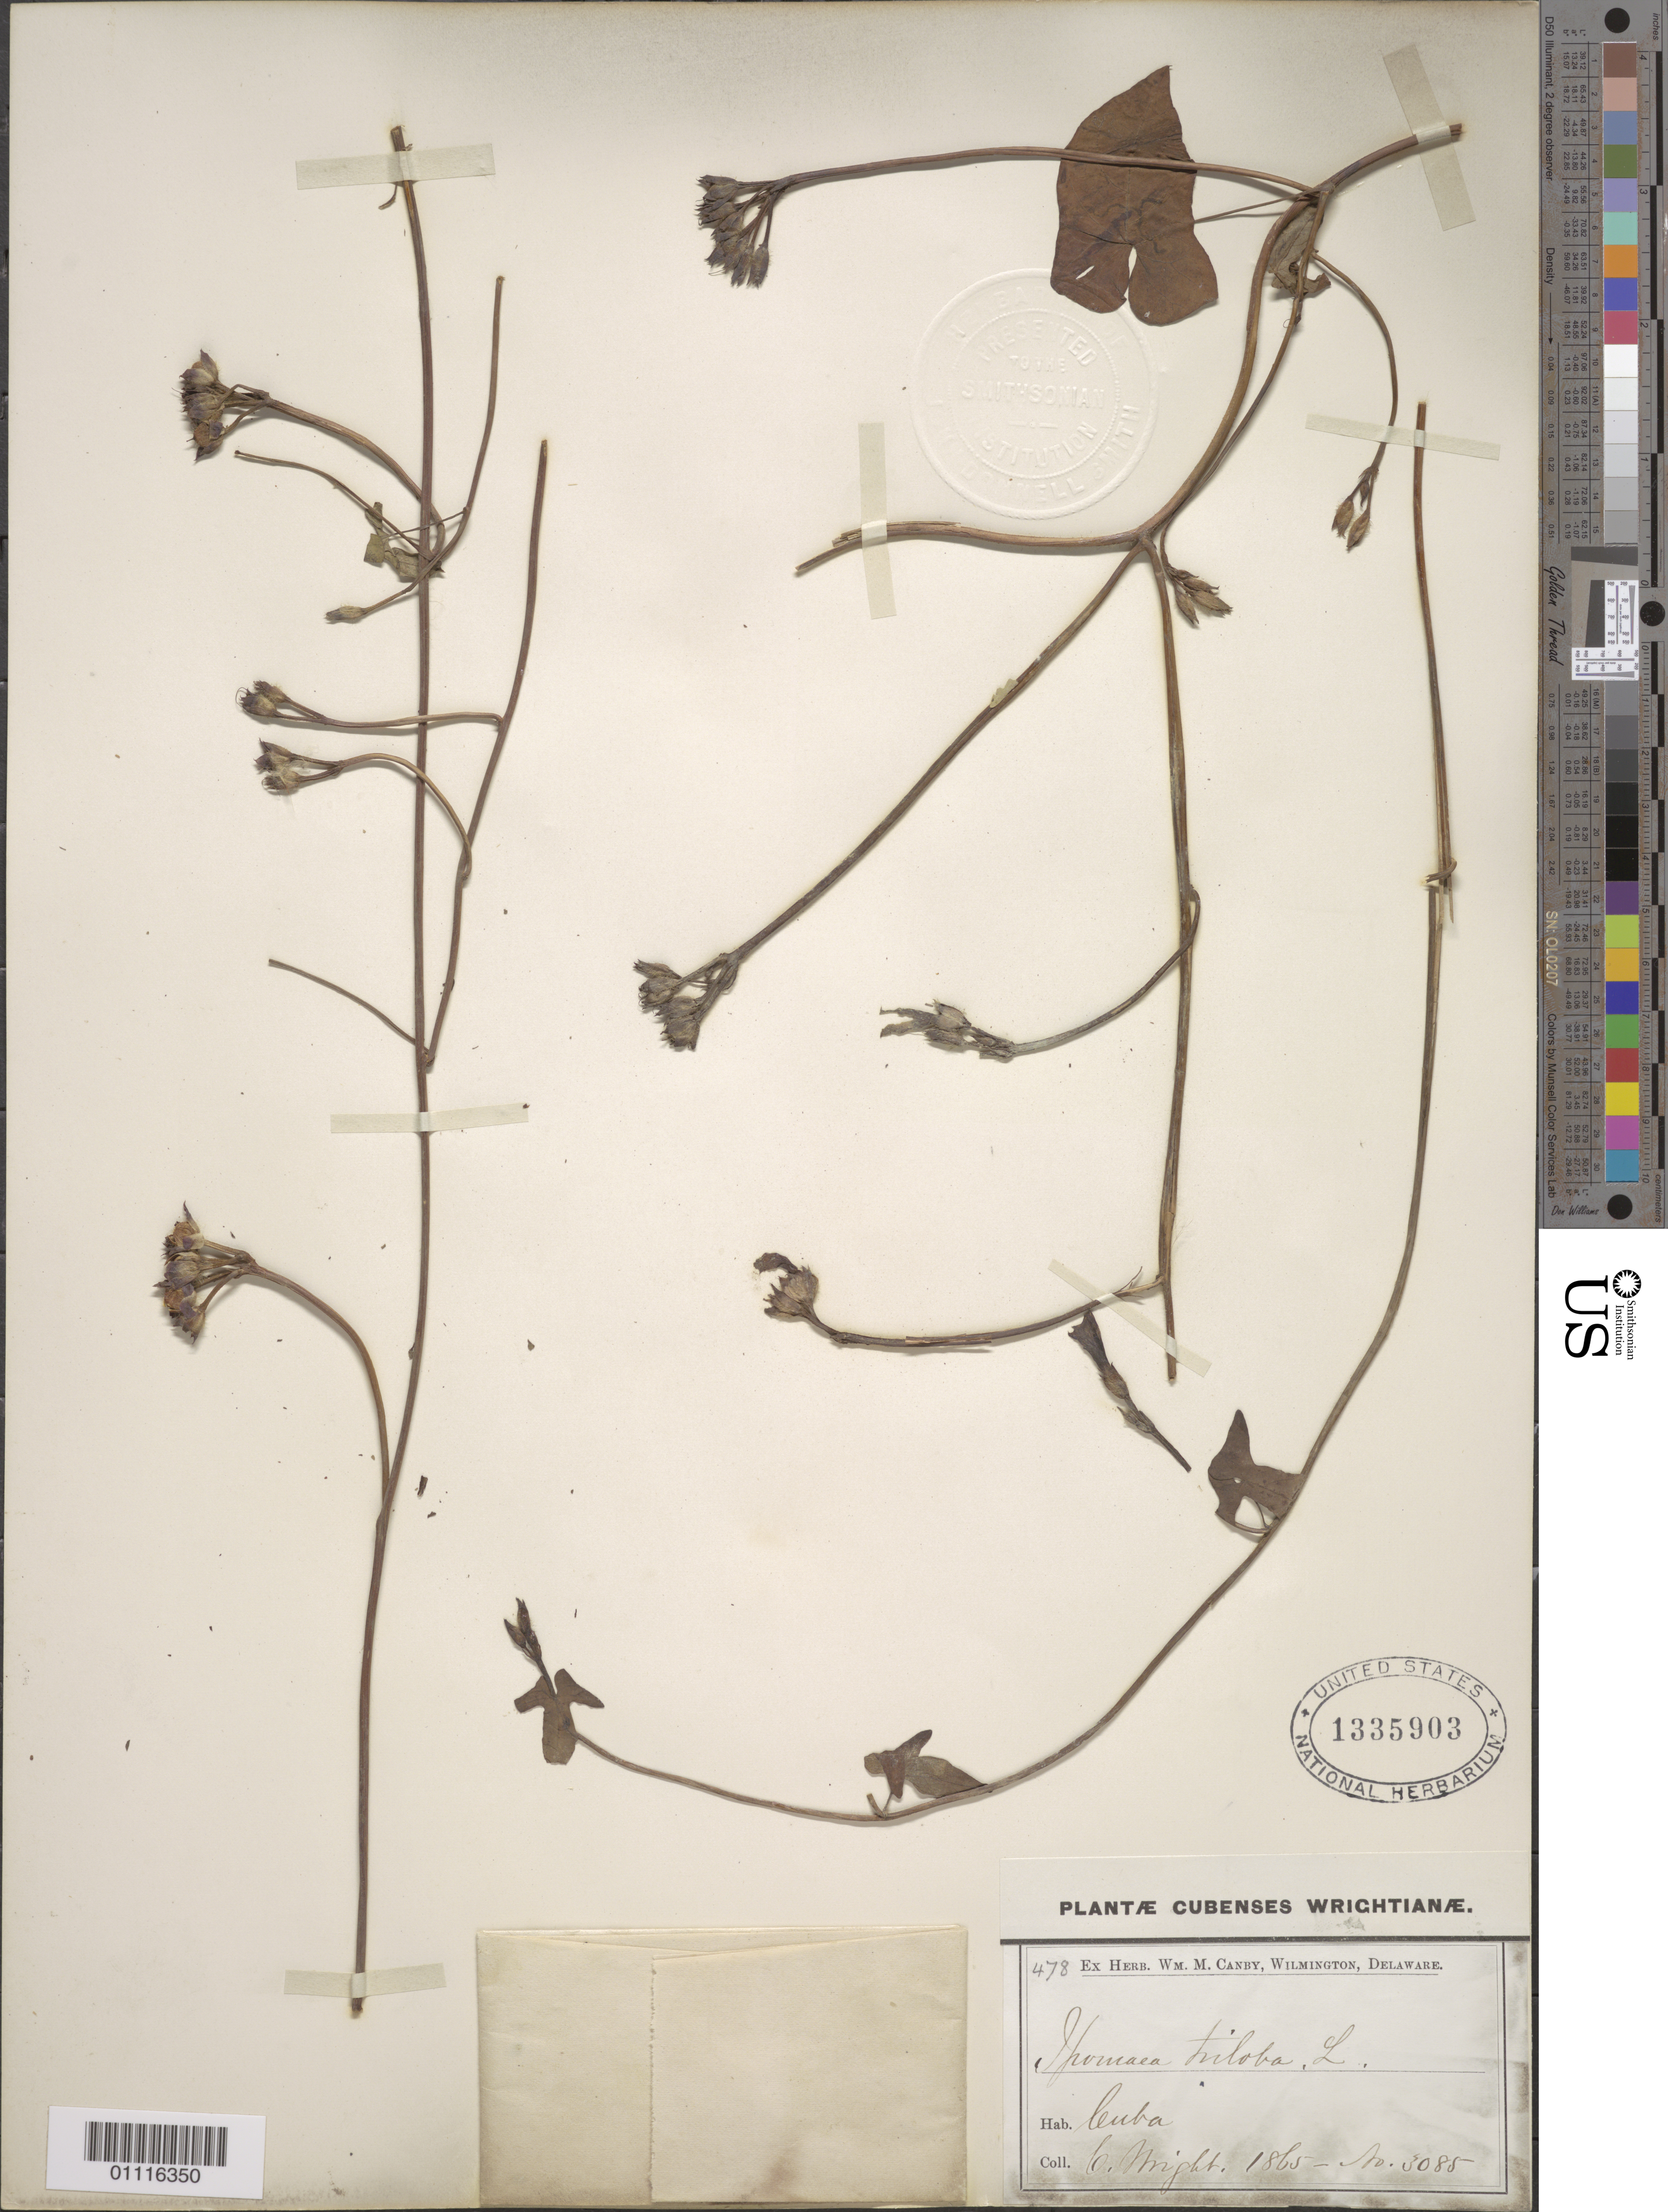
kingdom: Plantae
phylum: Tracheophyta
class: Magnoliopsida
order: Solanales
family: Convolvulaceae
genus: Ipomoea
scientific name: Ipomoea triloba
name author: L.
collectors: C. Wright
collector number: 3085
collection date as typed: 1865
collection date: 1865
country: Cuba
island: Cuba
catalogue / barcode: US 1335903